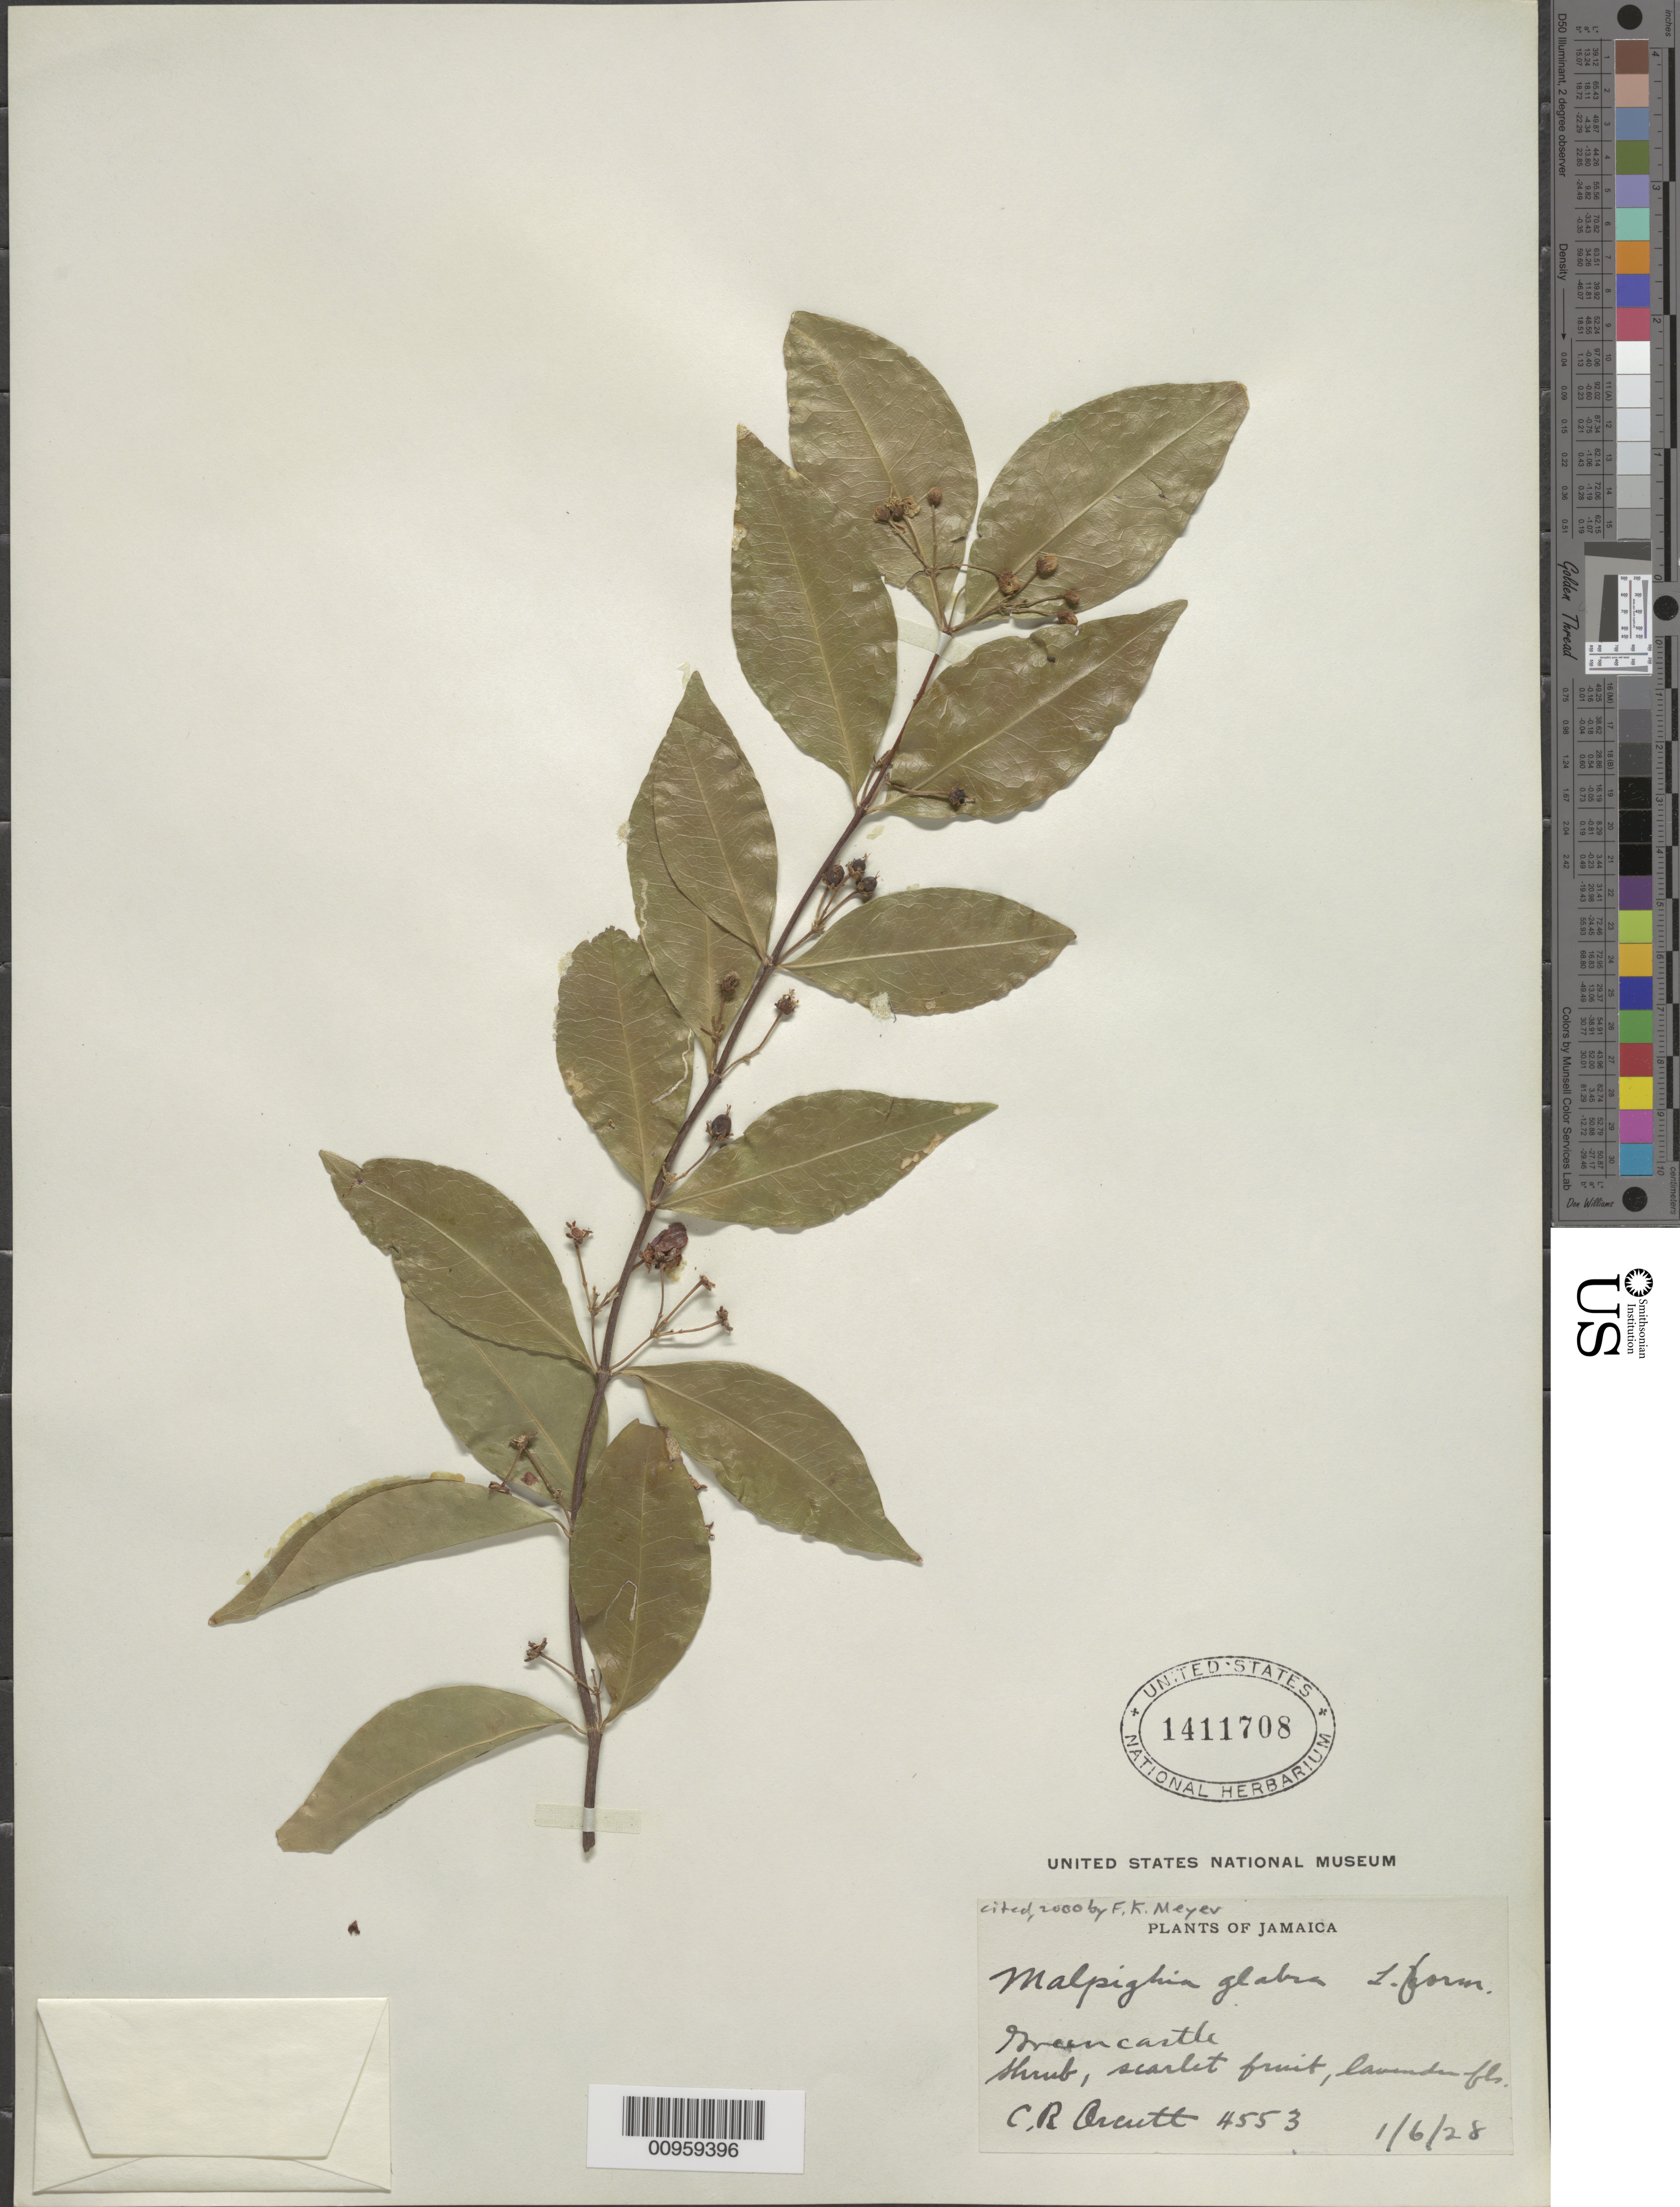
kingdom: Plantae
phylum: Tracheophyta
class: Magnoliopsida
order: Malpighiales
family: Malpighiaceae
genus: Malpighia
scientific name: Malpighia glabra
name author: L.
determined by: Meyer, F. K.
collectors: C. R. Orcutt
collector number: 4553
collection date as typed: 01 Jun 1928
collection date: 1928-06-01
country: Jamaica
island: Jamaica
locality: "Greencastle"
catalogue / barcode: US 1411708